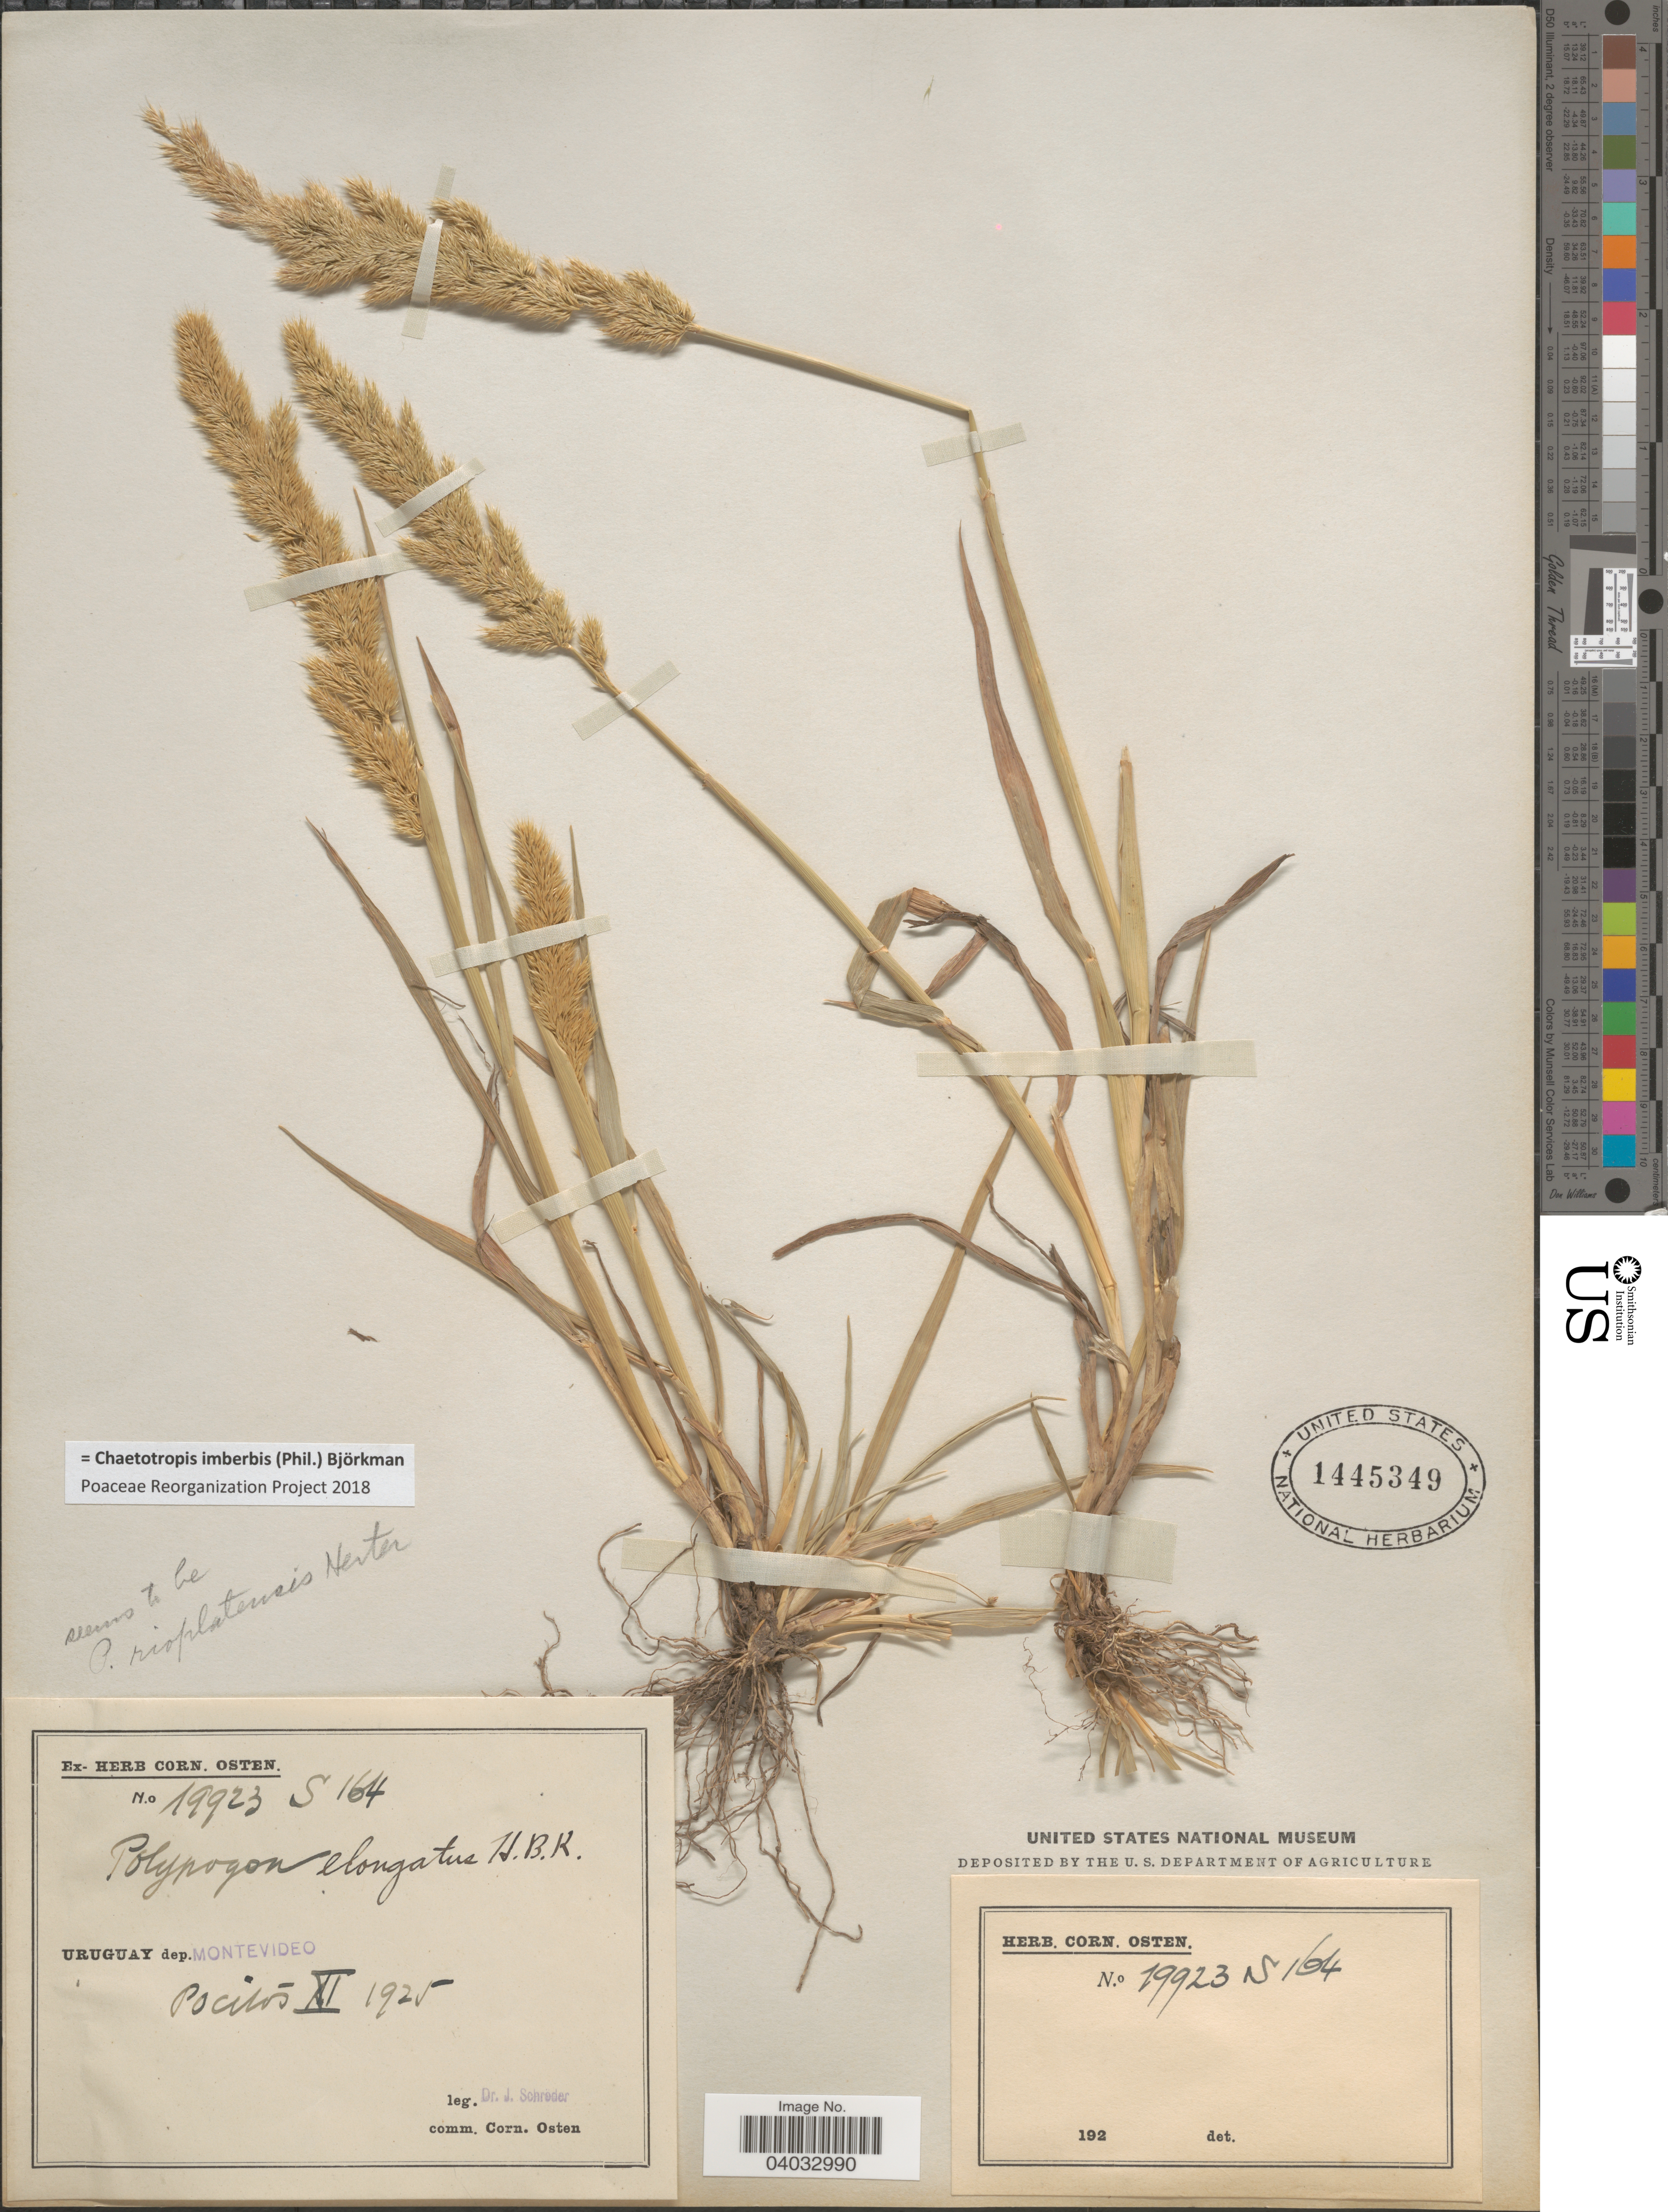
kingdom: Plantae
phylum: Tracheophyta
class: Liliopsida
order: Poales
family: Poaceae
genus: Chaetotropis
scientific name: Chaetotropis imberbis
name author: (Phil.) Björkman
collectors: J. Schröder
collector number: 19923 S 164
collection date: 1925-11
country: Uruguay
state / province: Montevideo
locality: Dep.Montevideo. Pocitos.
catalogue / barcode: US 1445349